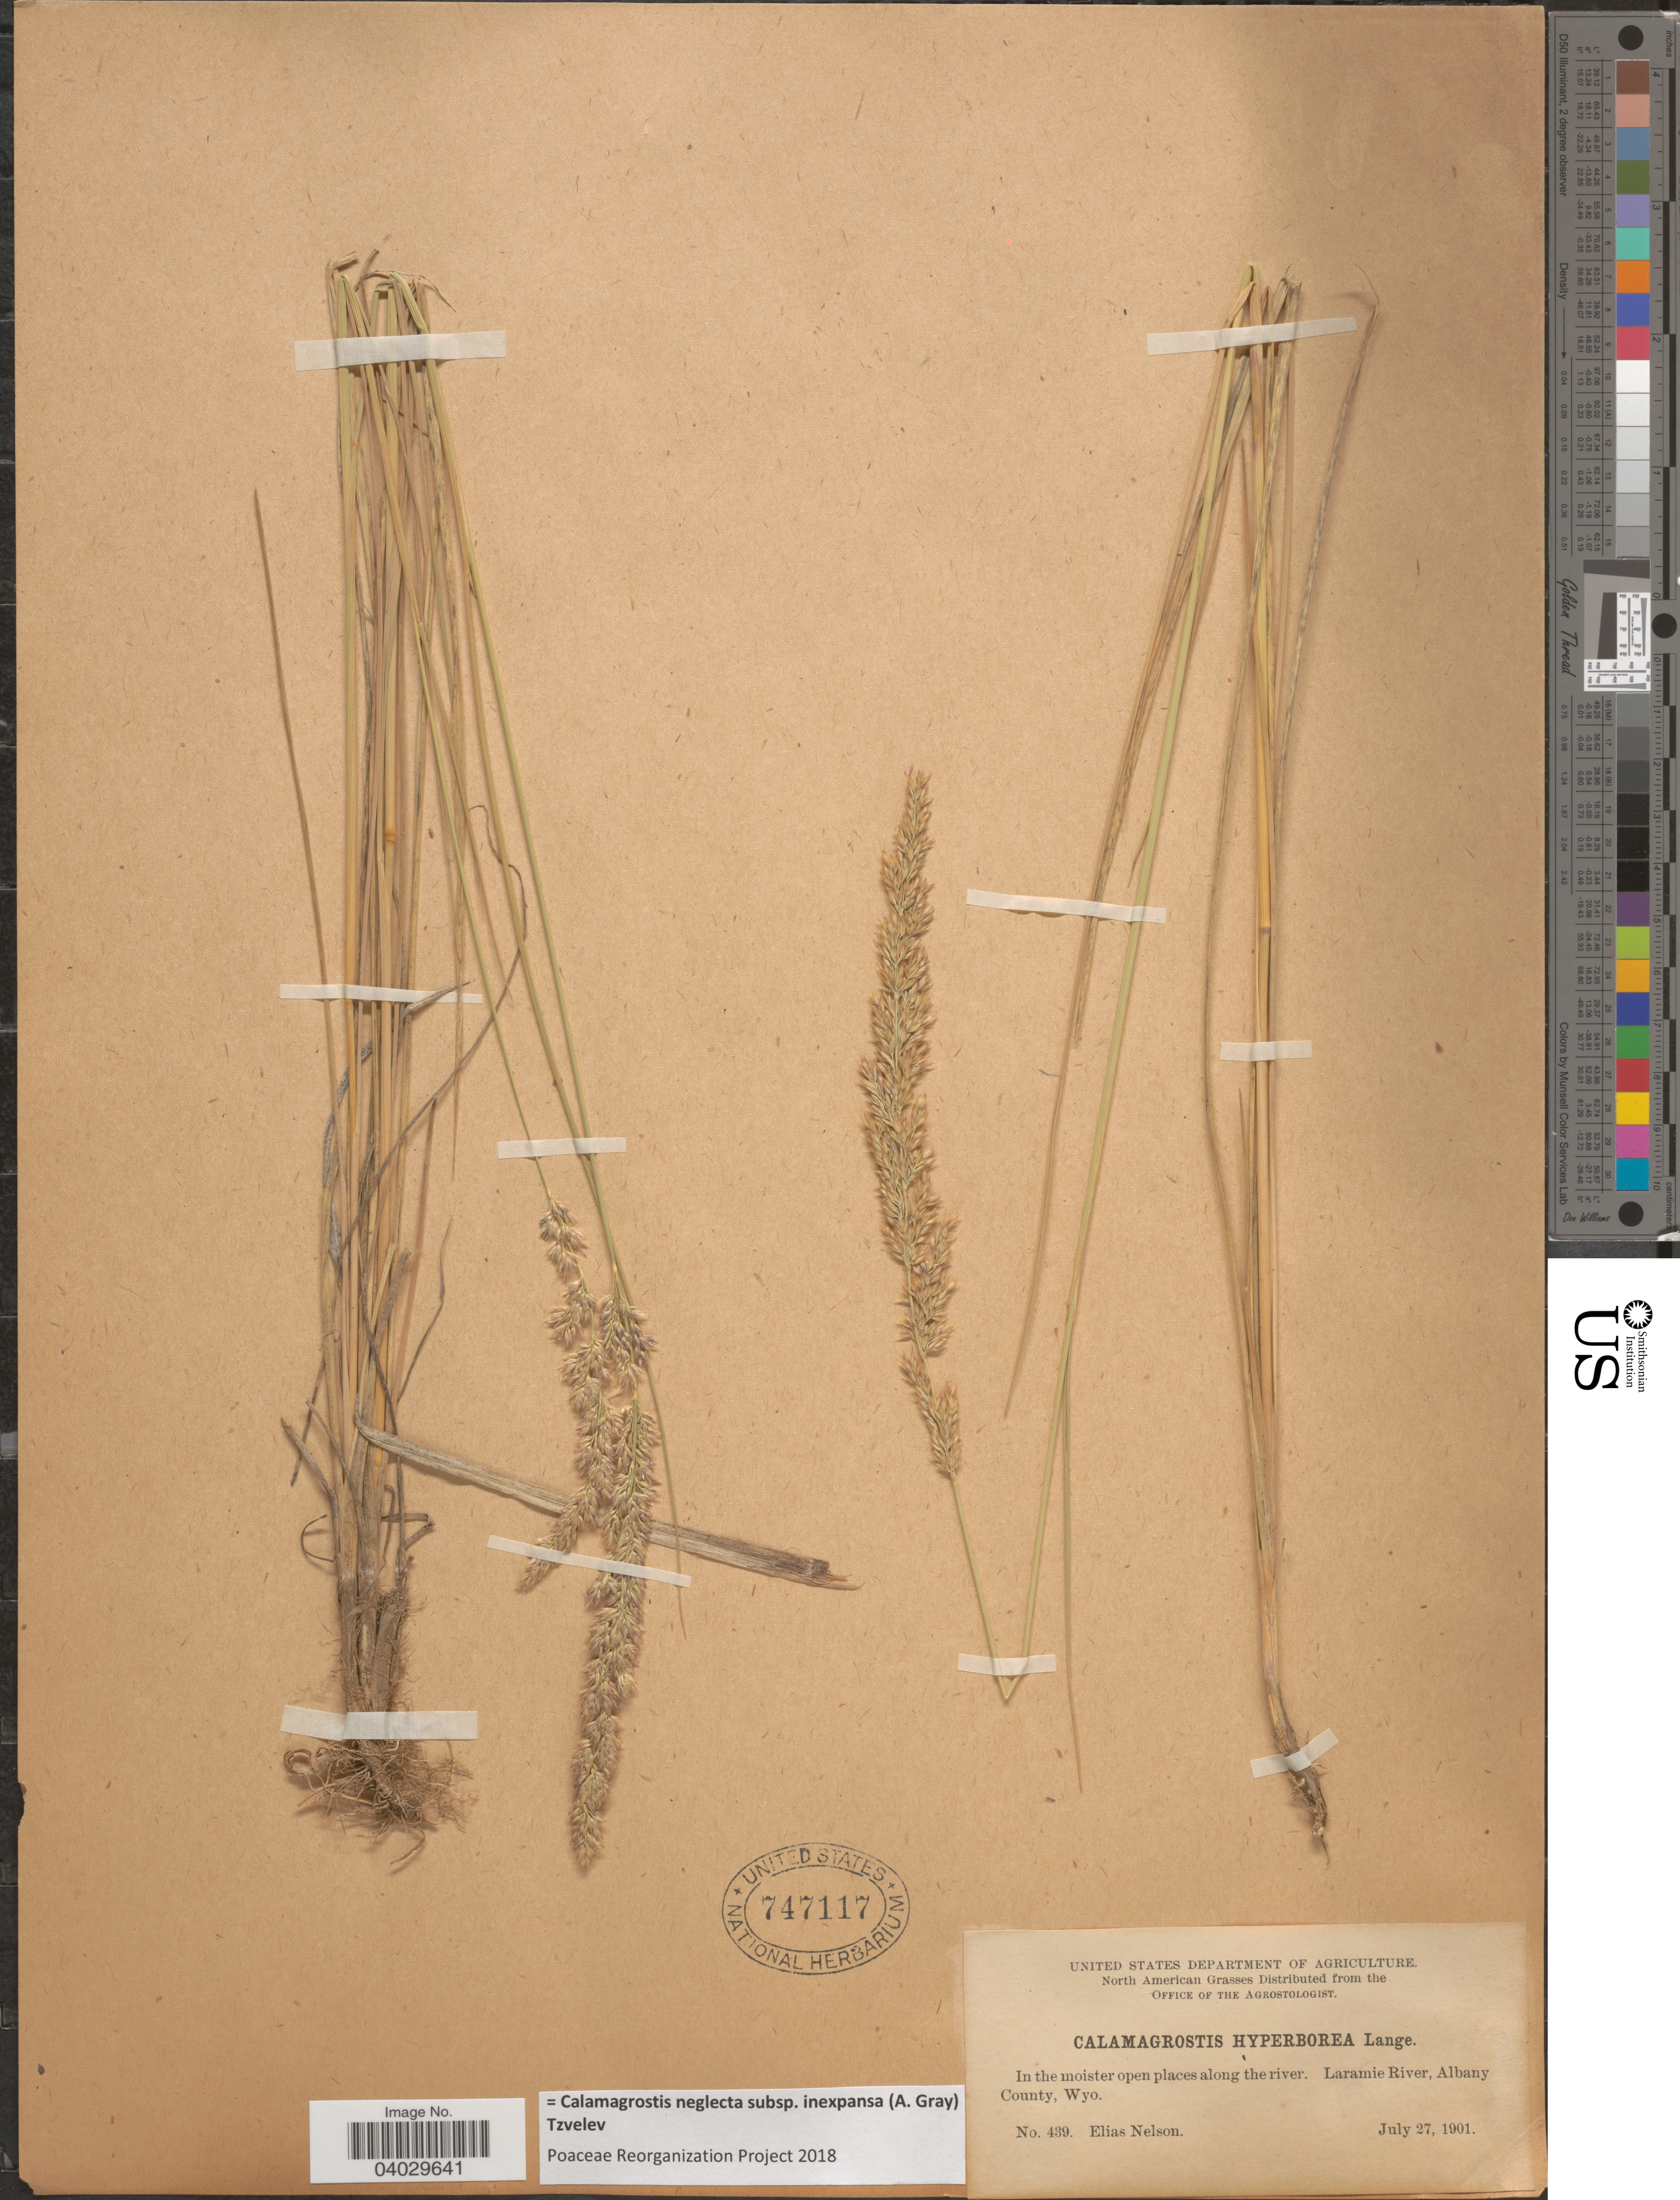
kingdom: Plantae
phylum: Tracheophyta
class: Liliopsida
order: Poales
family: Poaceae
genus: Calamagrostis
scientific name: Calamagrostis neglecta subsp. inexpansa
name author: (A. Gray) Tzvelev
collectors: A. Nelson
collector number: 439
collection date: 1901-07-27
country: United States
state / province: Wyoming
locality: Laramie River, Albany County.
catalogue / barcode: US 747117